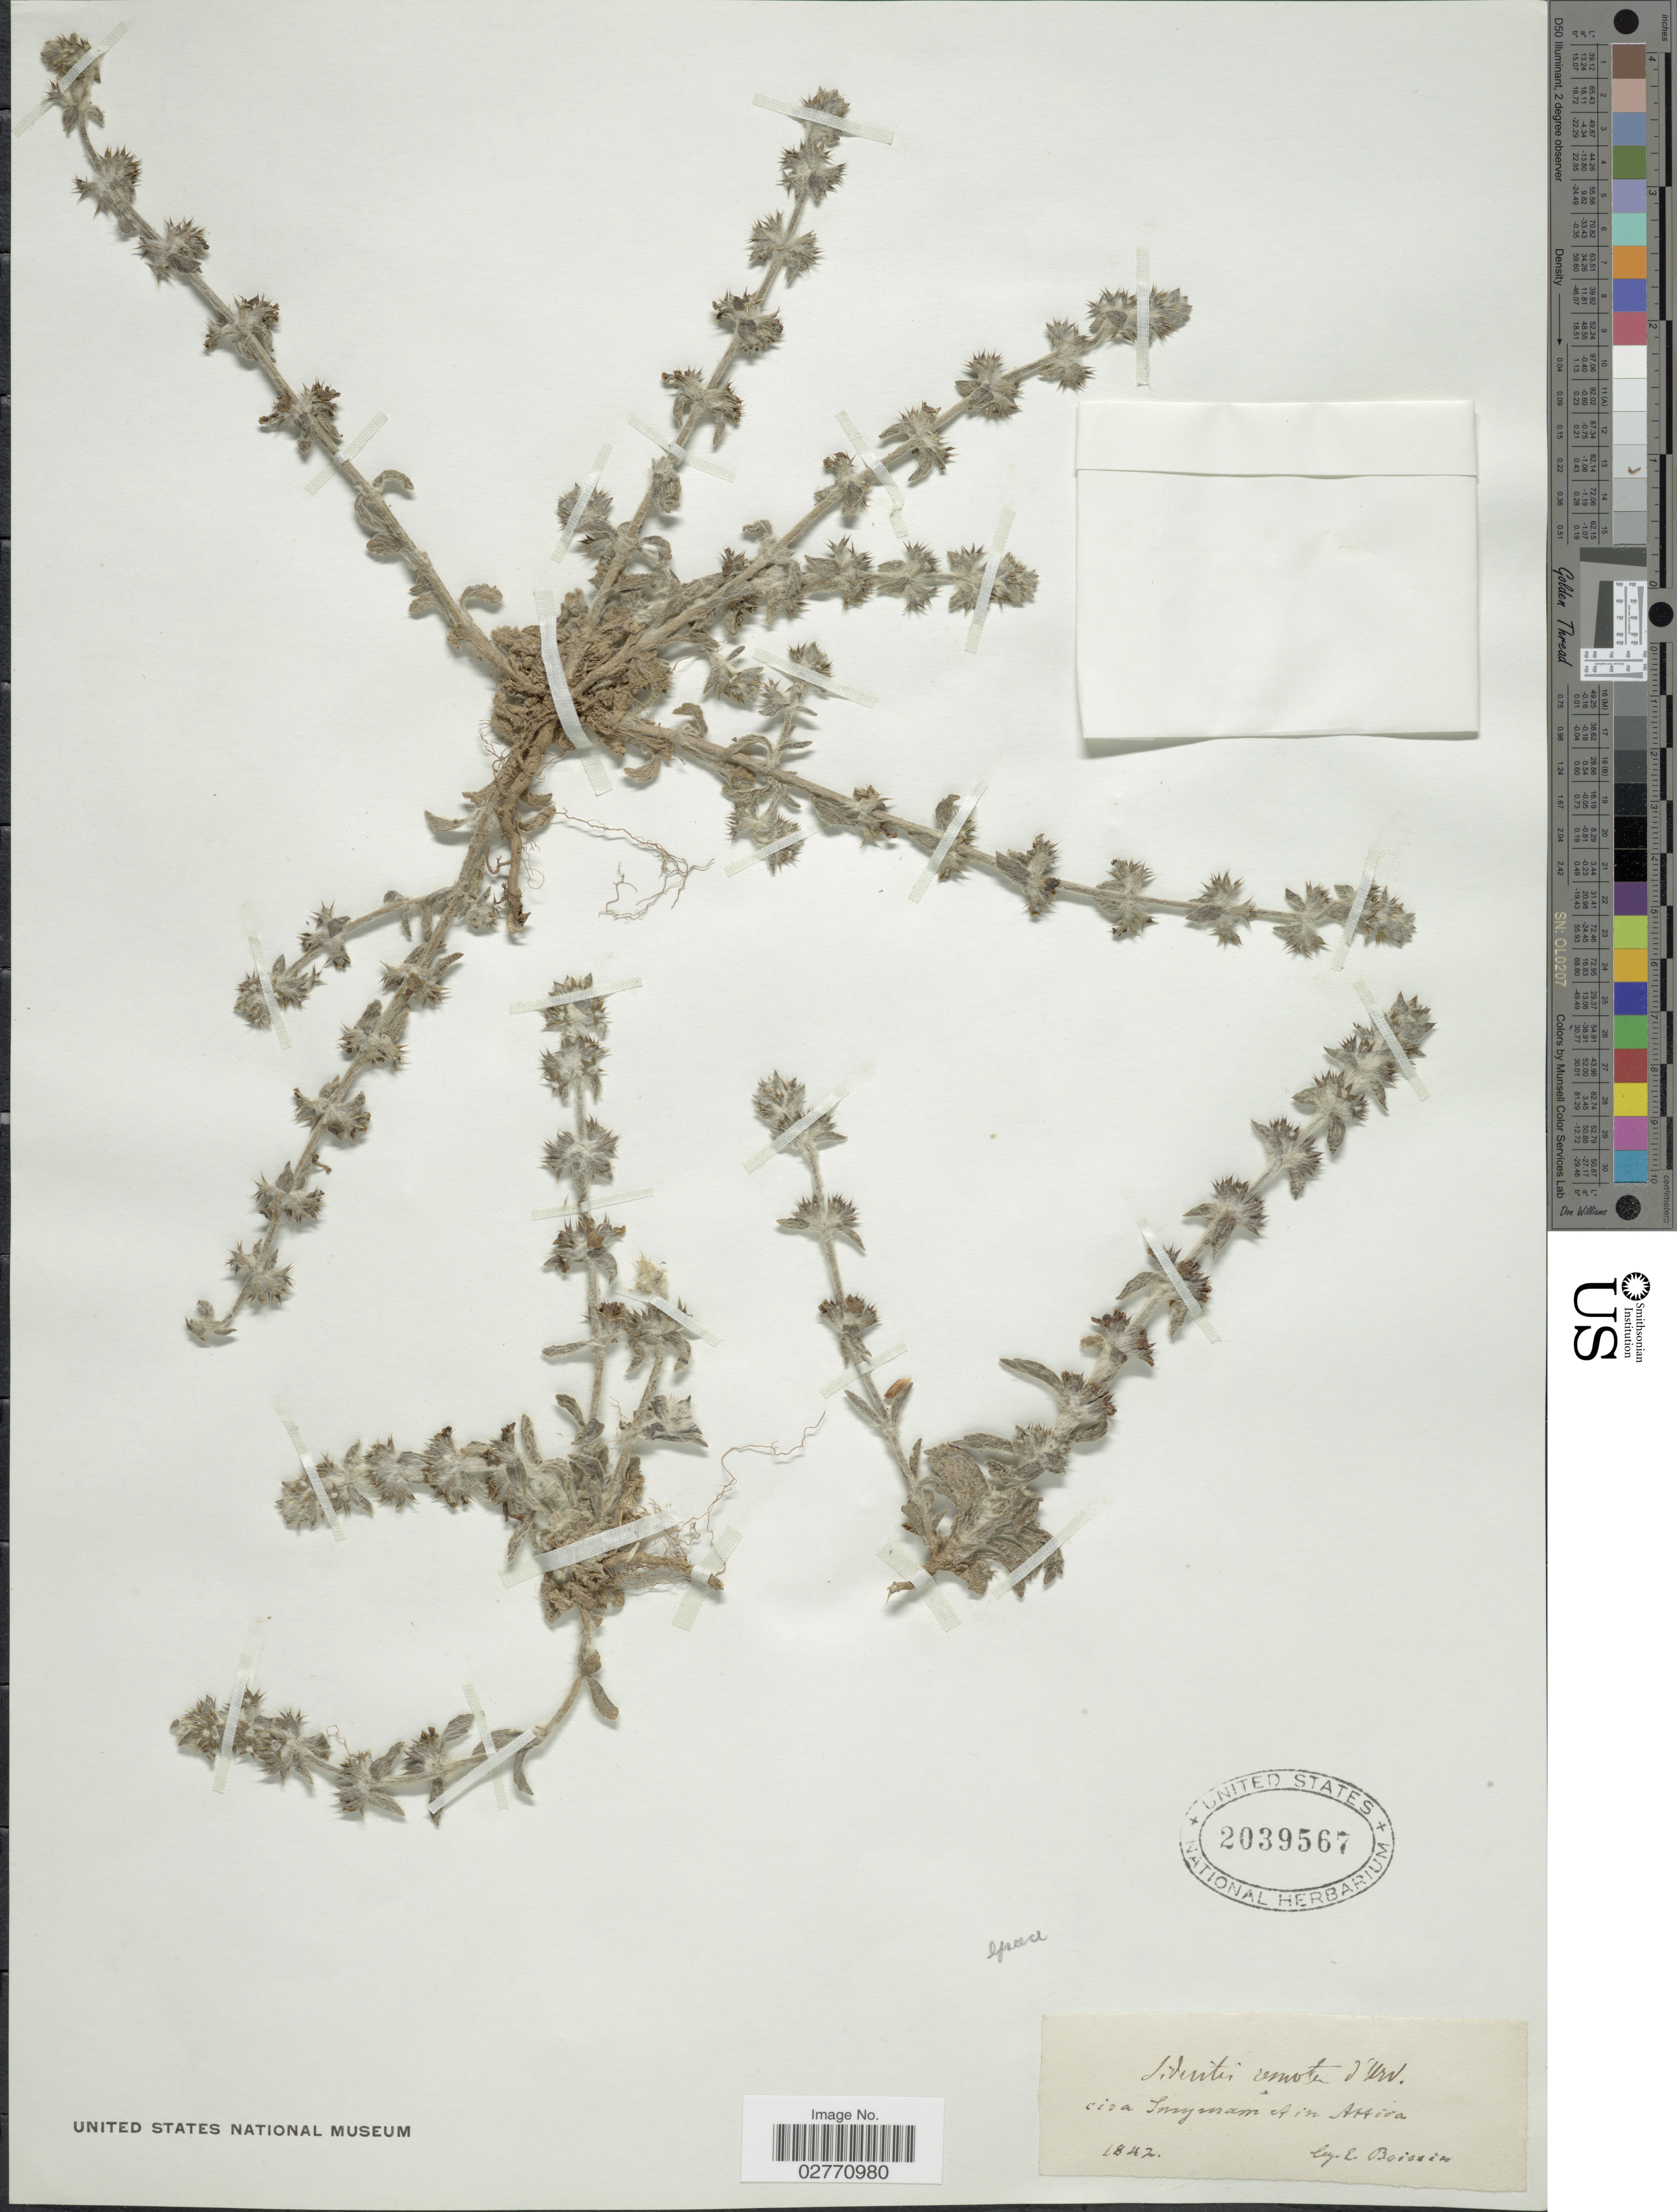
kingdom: Plantae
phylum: Tracheophyta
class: Magnoliopsida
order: Lamiales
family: Lamiaceae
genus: Sideritis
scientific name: Sideritis remota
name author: d'Urv.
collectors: E. Boissiere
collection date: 1842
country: Greece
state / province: Attica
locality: Cira Sny [illegible text]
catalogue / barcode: US 2039567